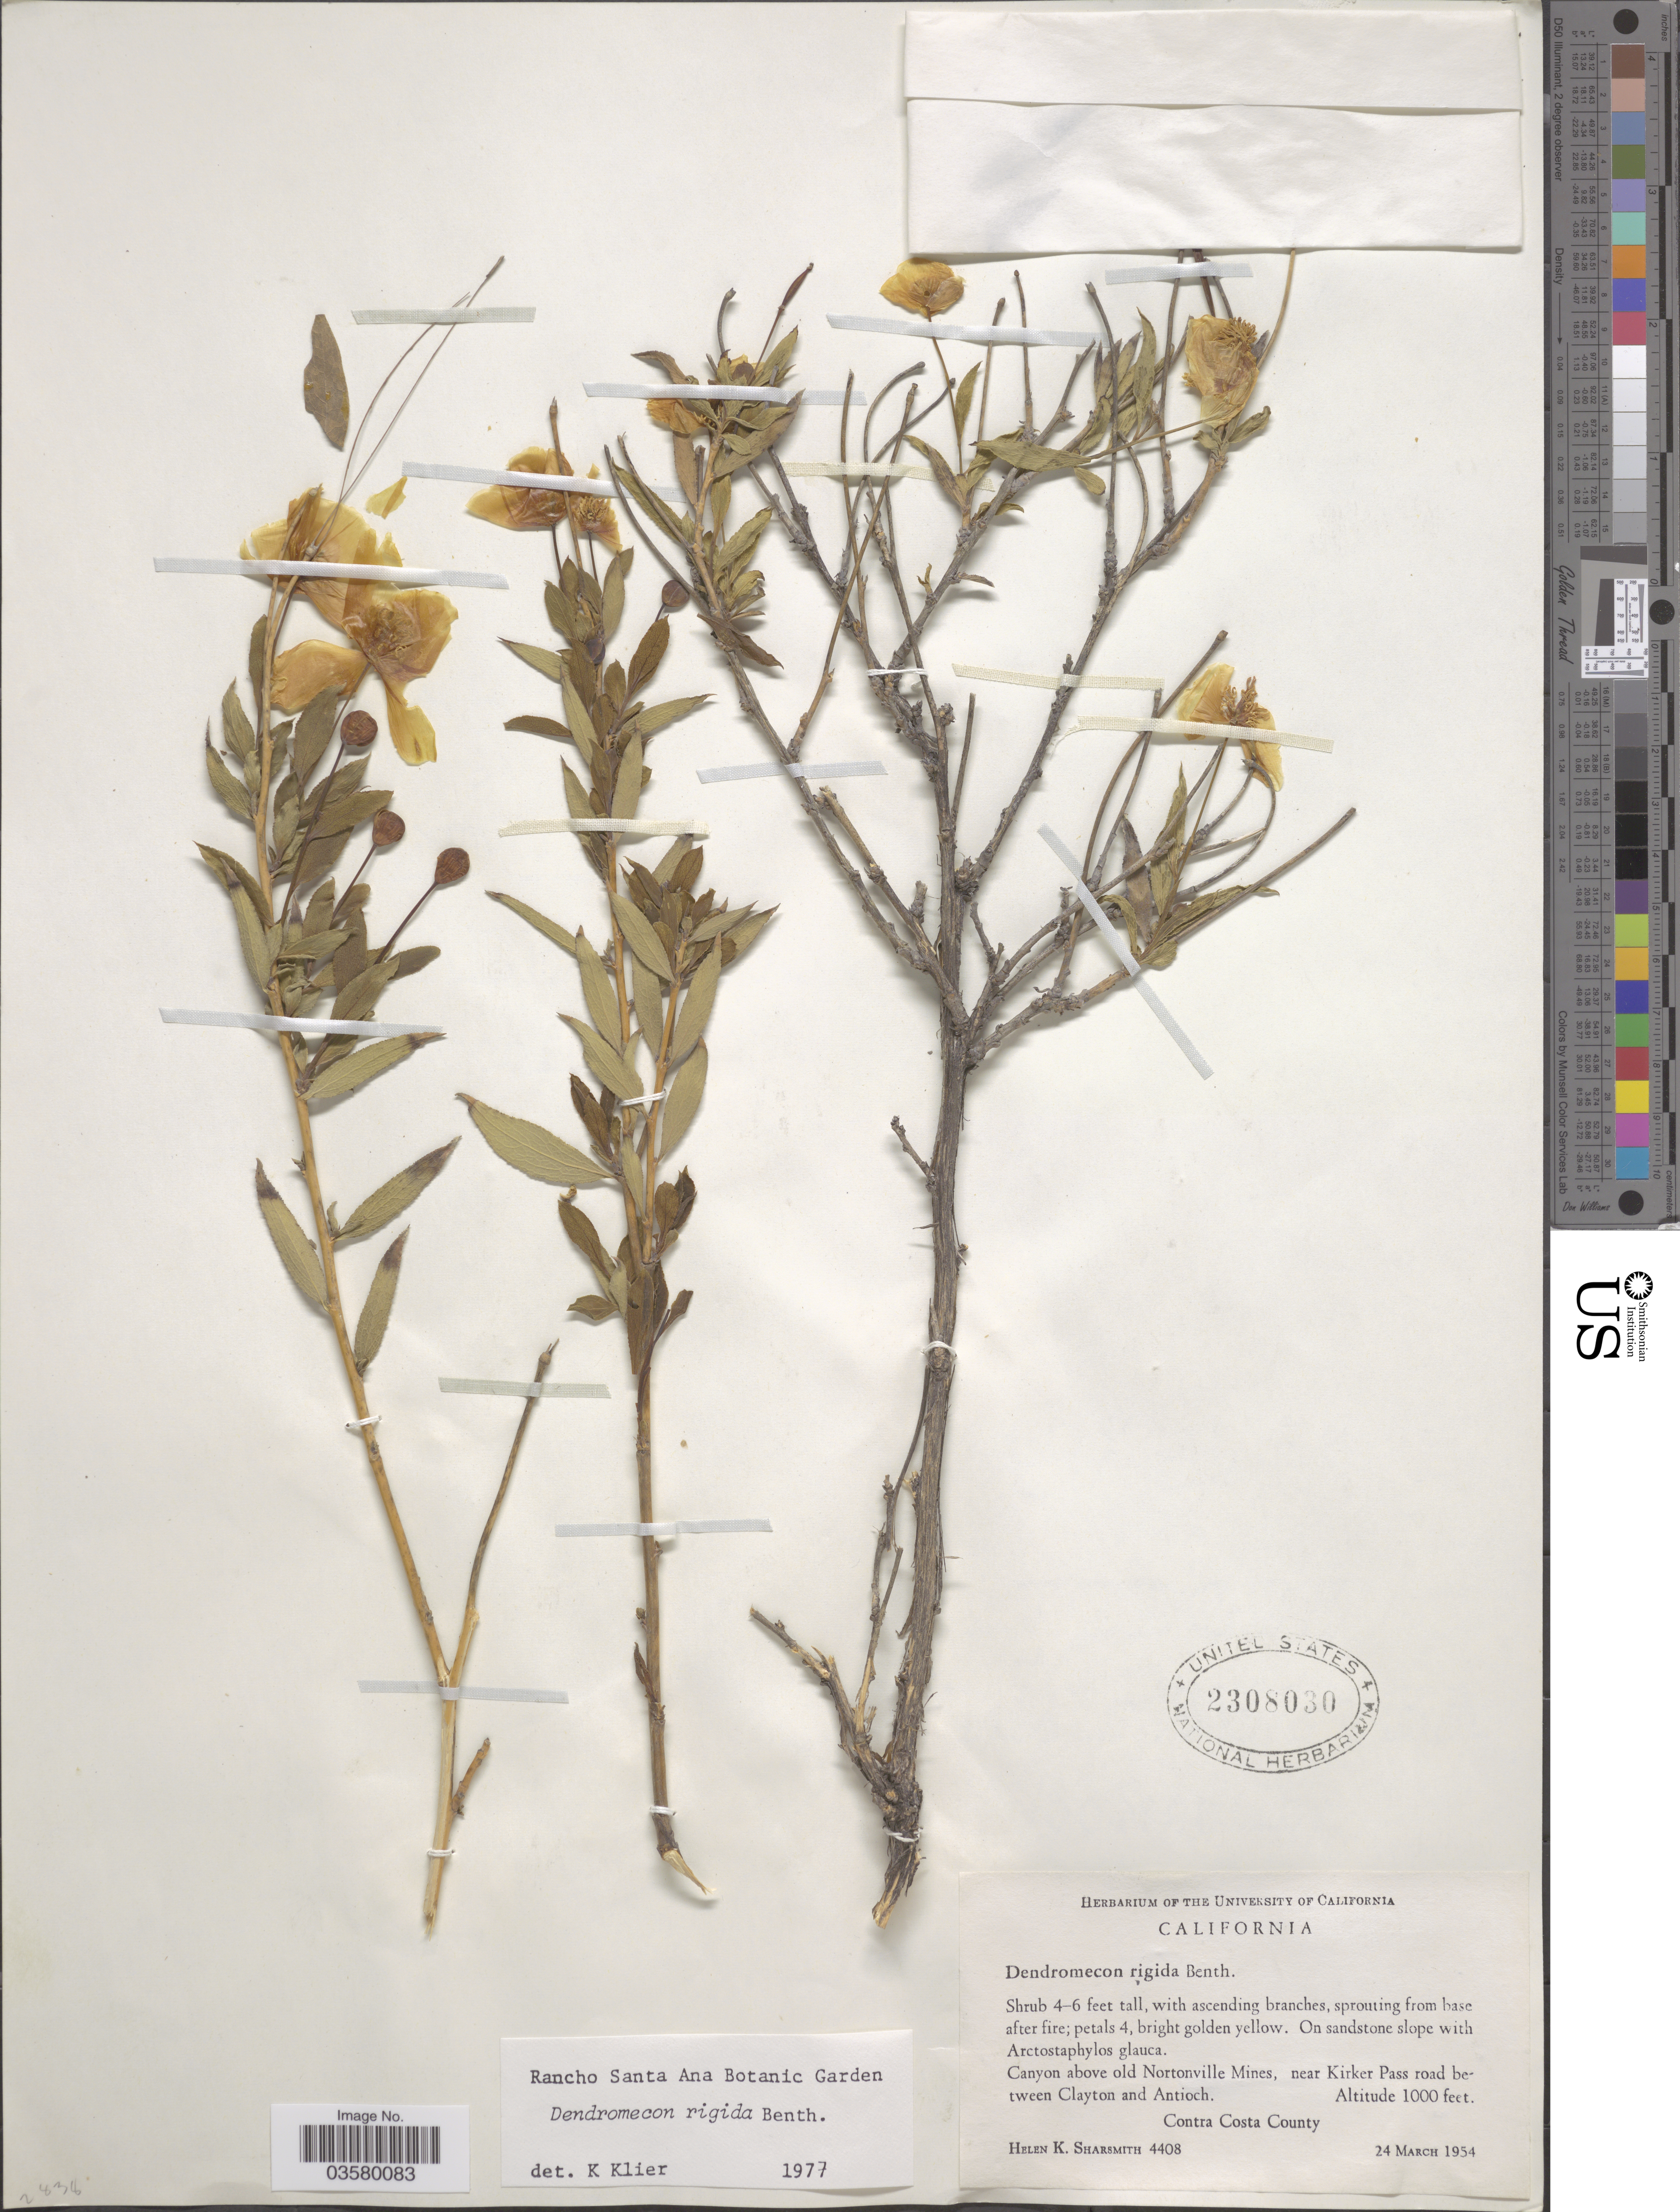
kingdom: Plantae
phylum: Tracheophyta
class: Magnoliopsida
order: Ranunculales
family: Papaveraceae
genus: Dendromecon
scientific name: Dendromecon rigida subsp. rigida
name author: Benth.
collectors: H. Sharsmith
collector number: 4408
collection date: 1954-03-24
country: United States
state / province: California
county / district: Contra Costa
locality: Canyon above old Nortonville Mines, near Kirker Pass road between Clayton and Antioch. Contra Costa County.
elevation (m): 305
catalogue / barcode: US 2308030